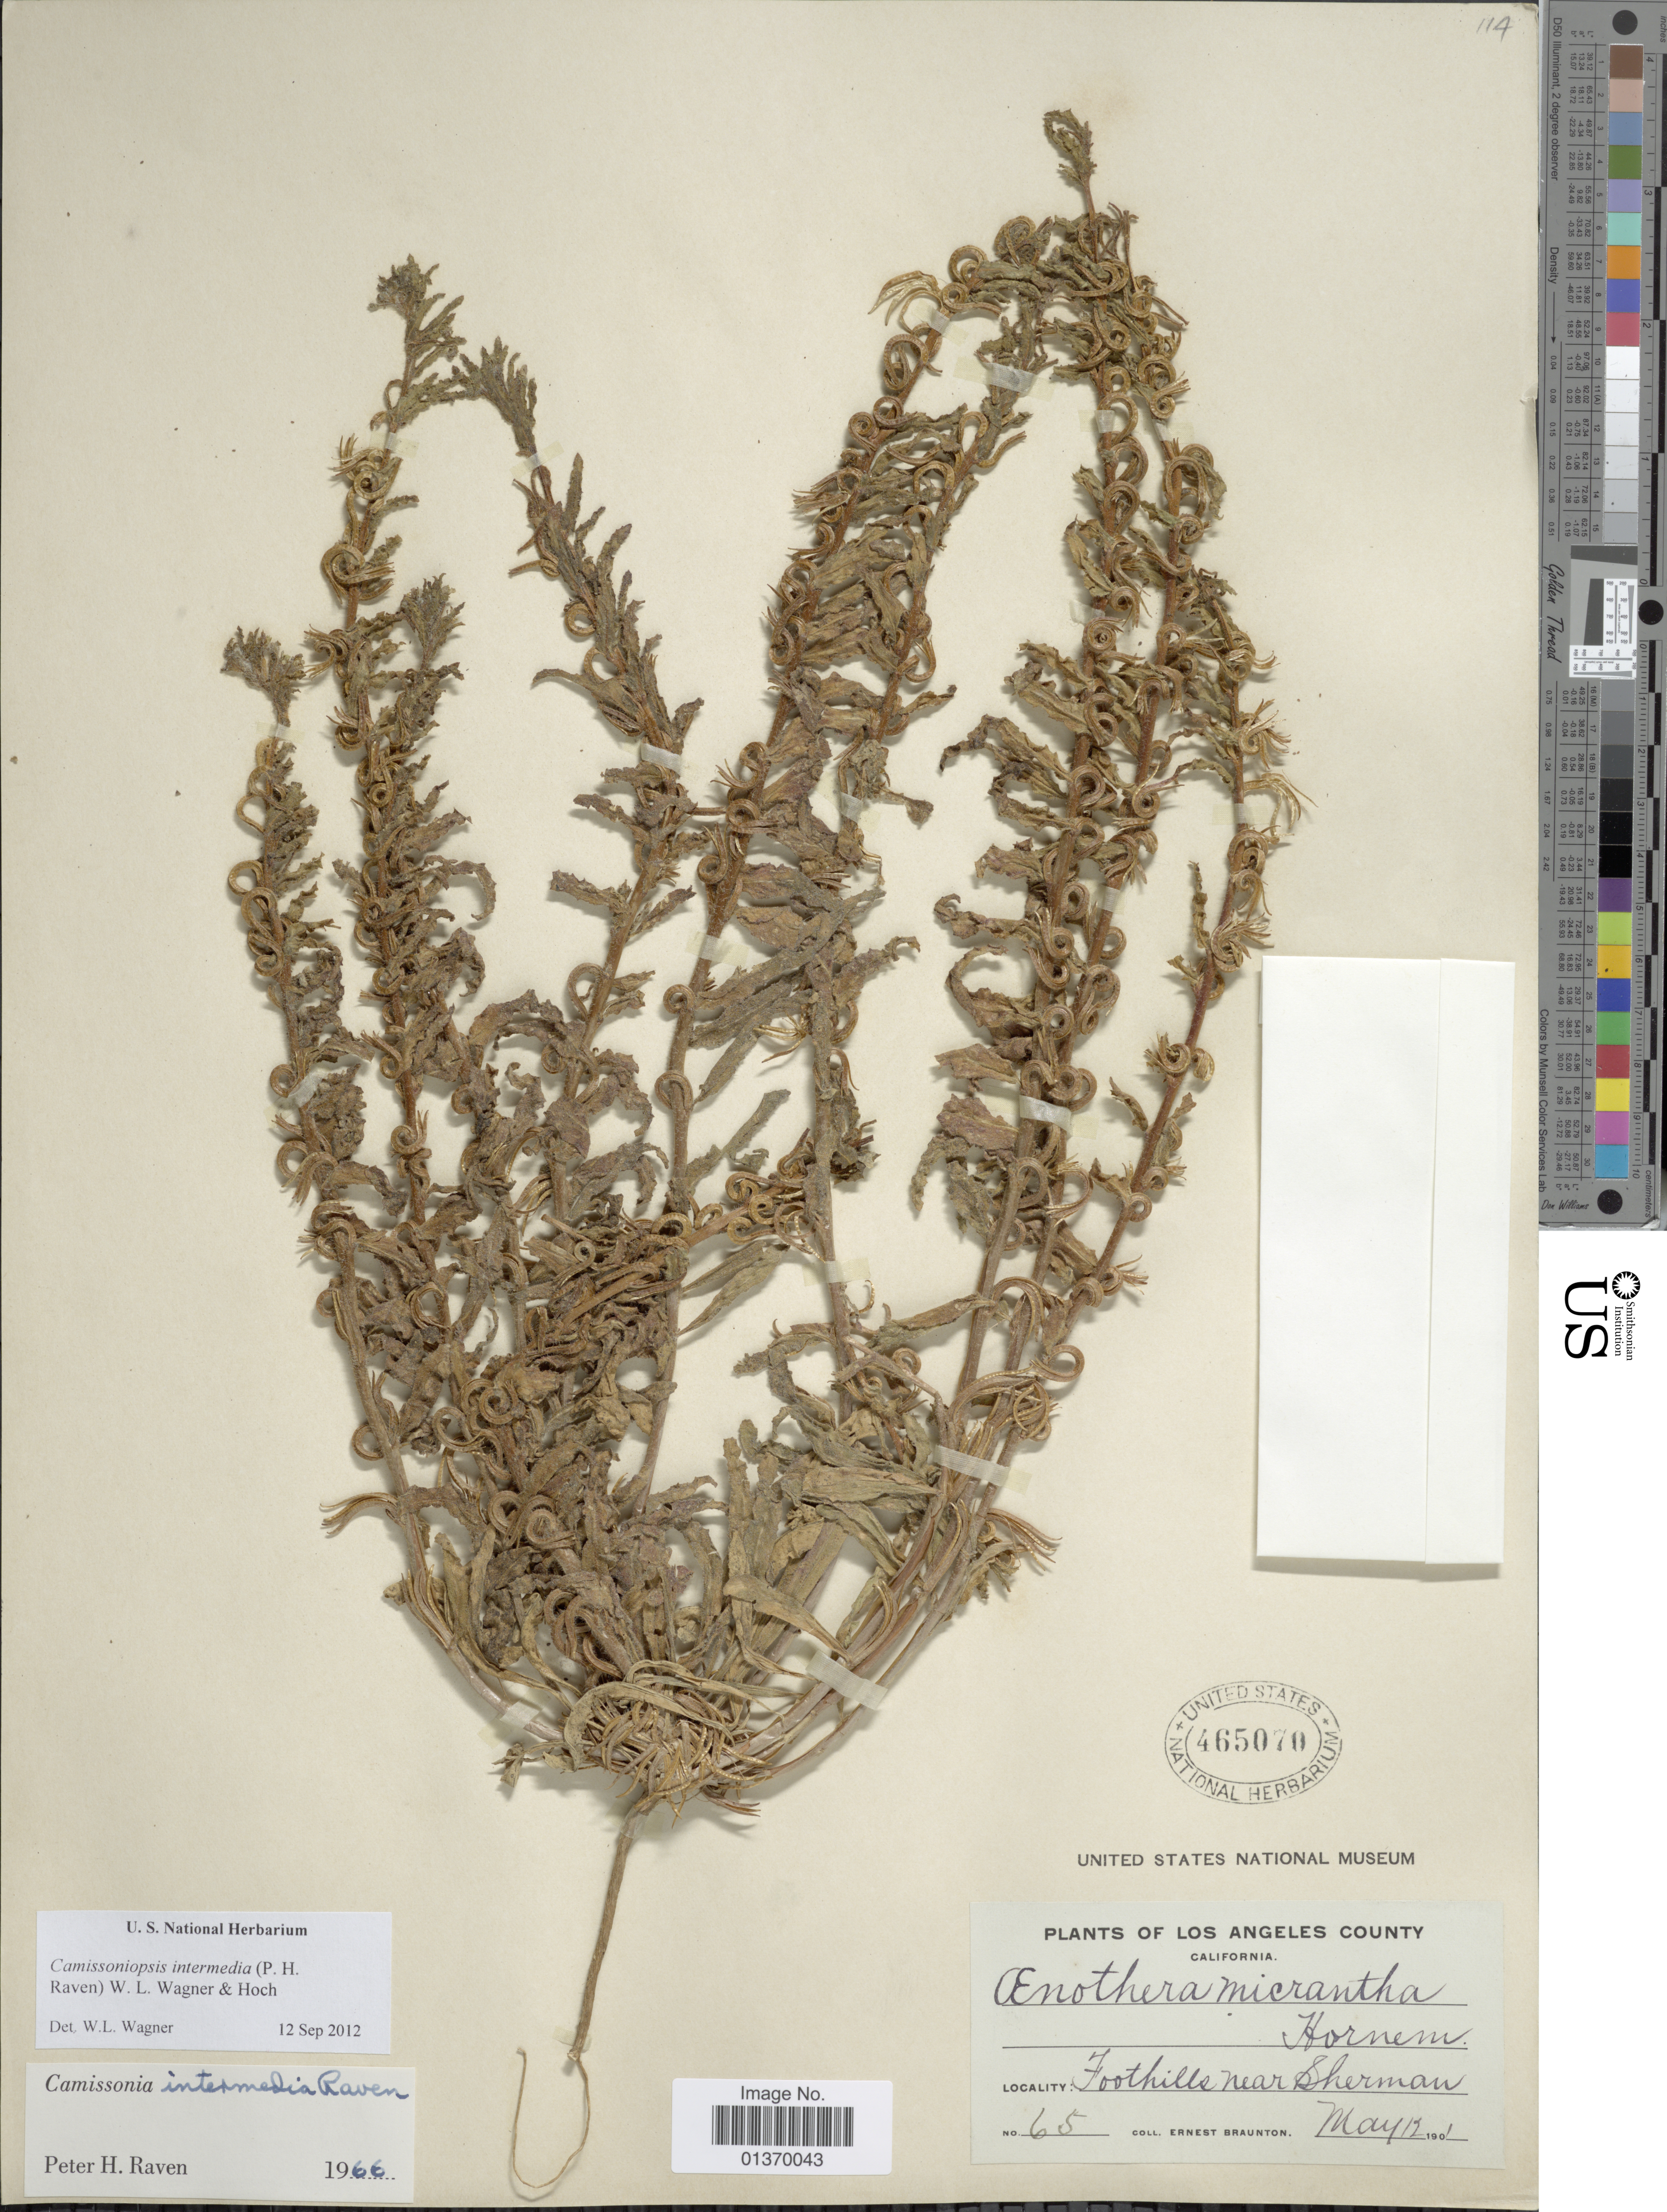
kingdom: Plantae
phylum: Tracheophyta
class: Magnoliopsida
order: Myrtales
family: Onagraceae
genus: Camissoniopsis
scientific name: Camissoniopsis intermedia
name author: (P.H. Raven) W.L. Wagner & Hoch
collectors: E. Braunton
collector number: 65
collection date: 1901-05-12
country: United States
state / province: California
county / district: Los Angeles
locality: Los Angeles County, Foothills near Sherman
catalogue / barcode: US 465070